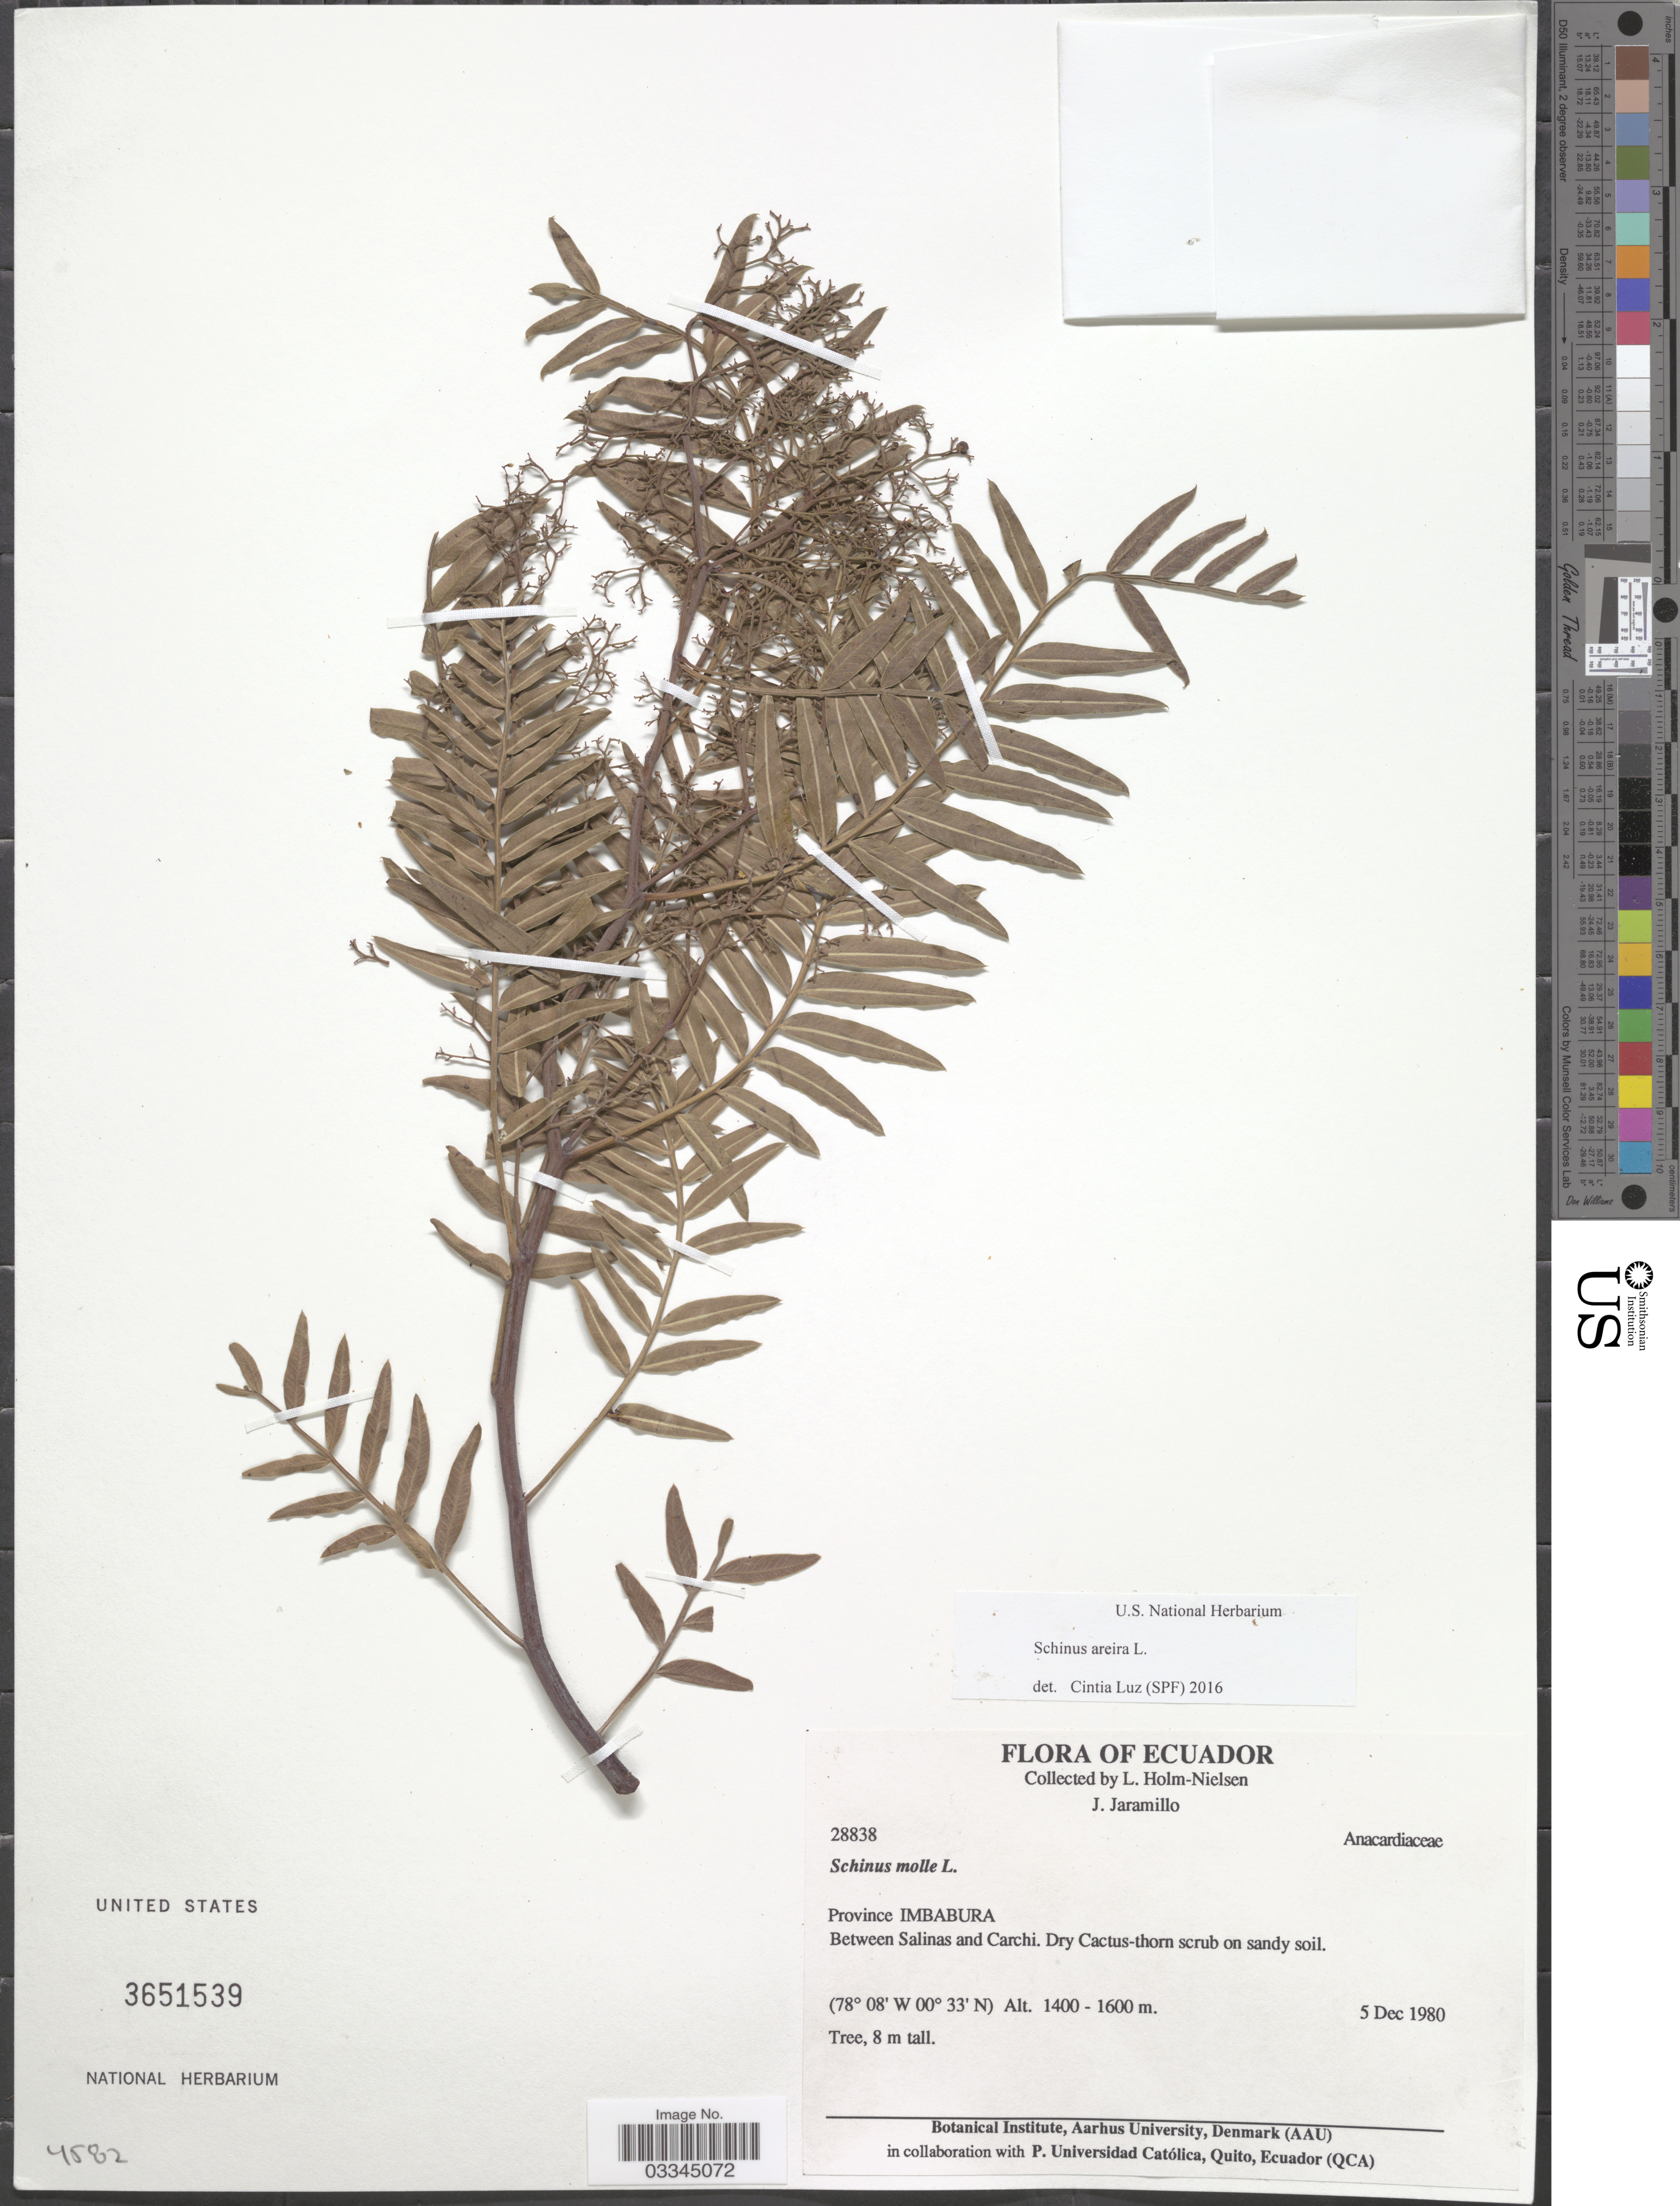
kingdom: Plantae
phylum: Tracheophyta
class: Magnoliopsida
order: Sapindales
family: Anacardiaceae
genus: Schinus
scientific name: Schinus areira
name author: L.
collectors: L. Holm-Nielsen & J. Jaramillo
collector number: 28838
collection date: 1980-12-05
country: Ecuador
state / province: Imbabura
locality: Between Salinas and Carchi.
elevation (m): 1400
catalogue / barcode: US 3651539